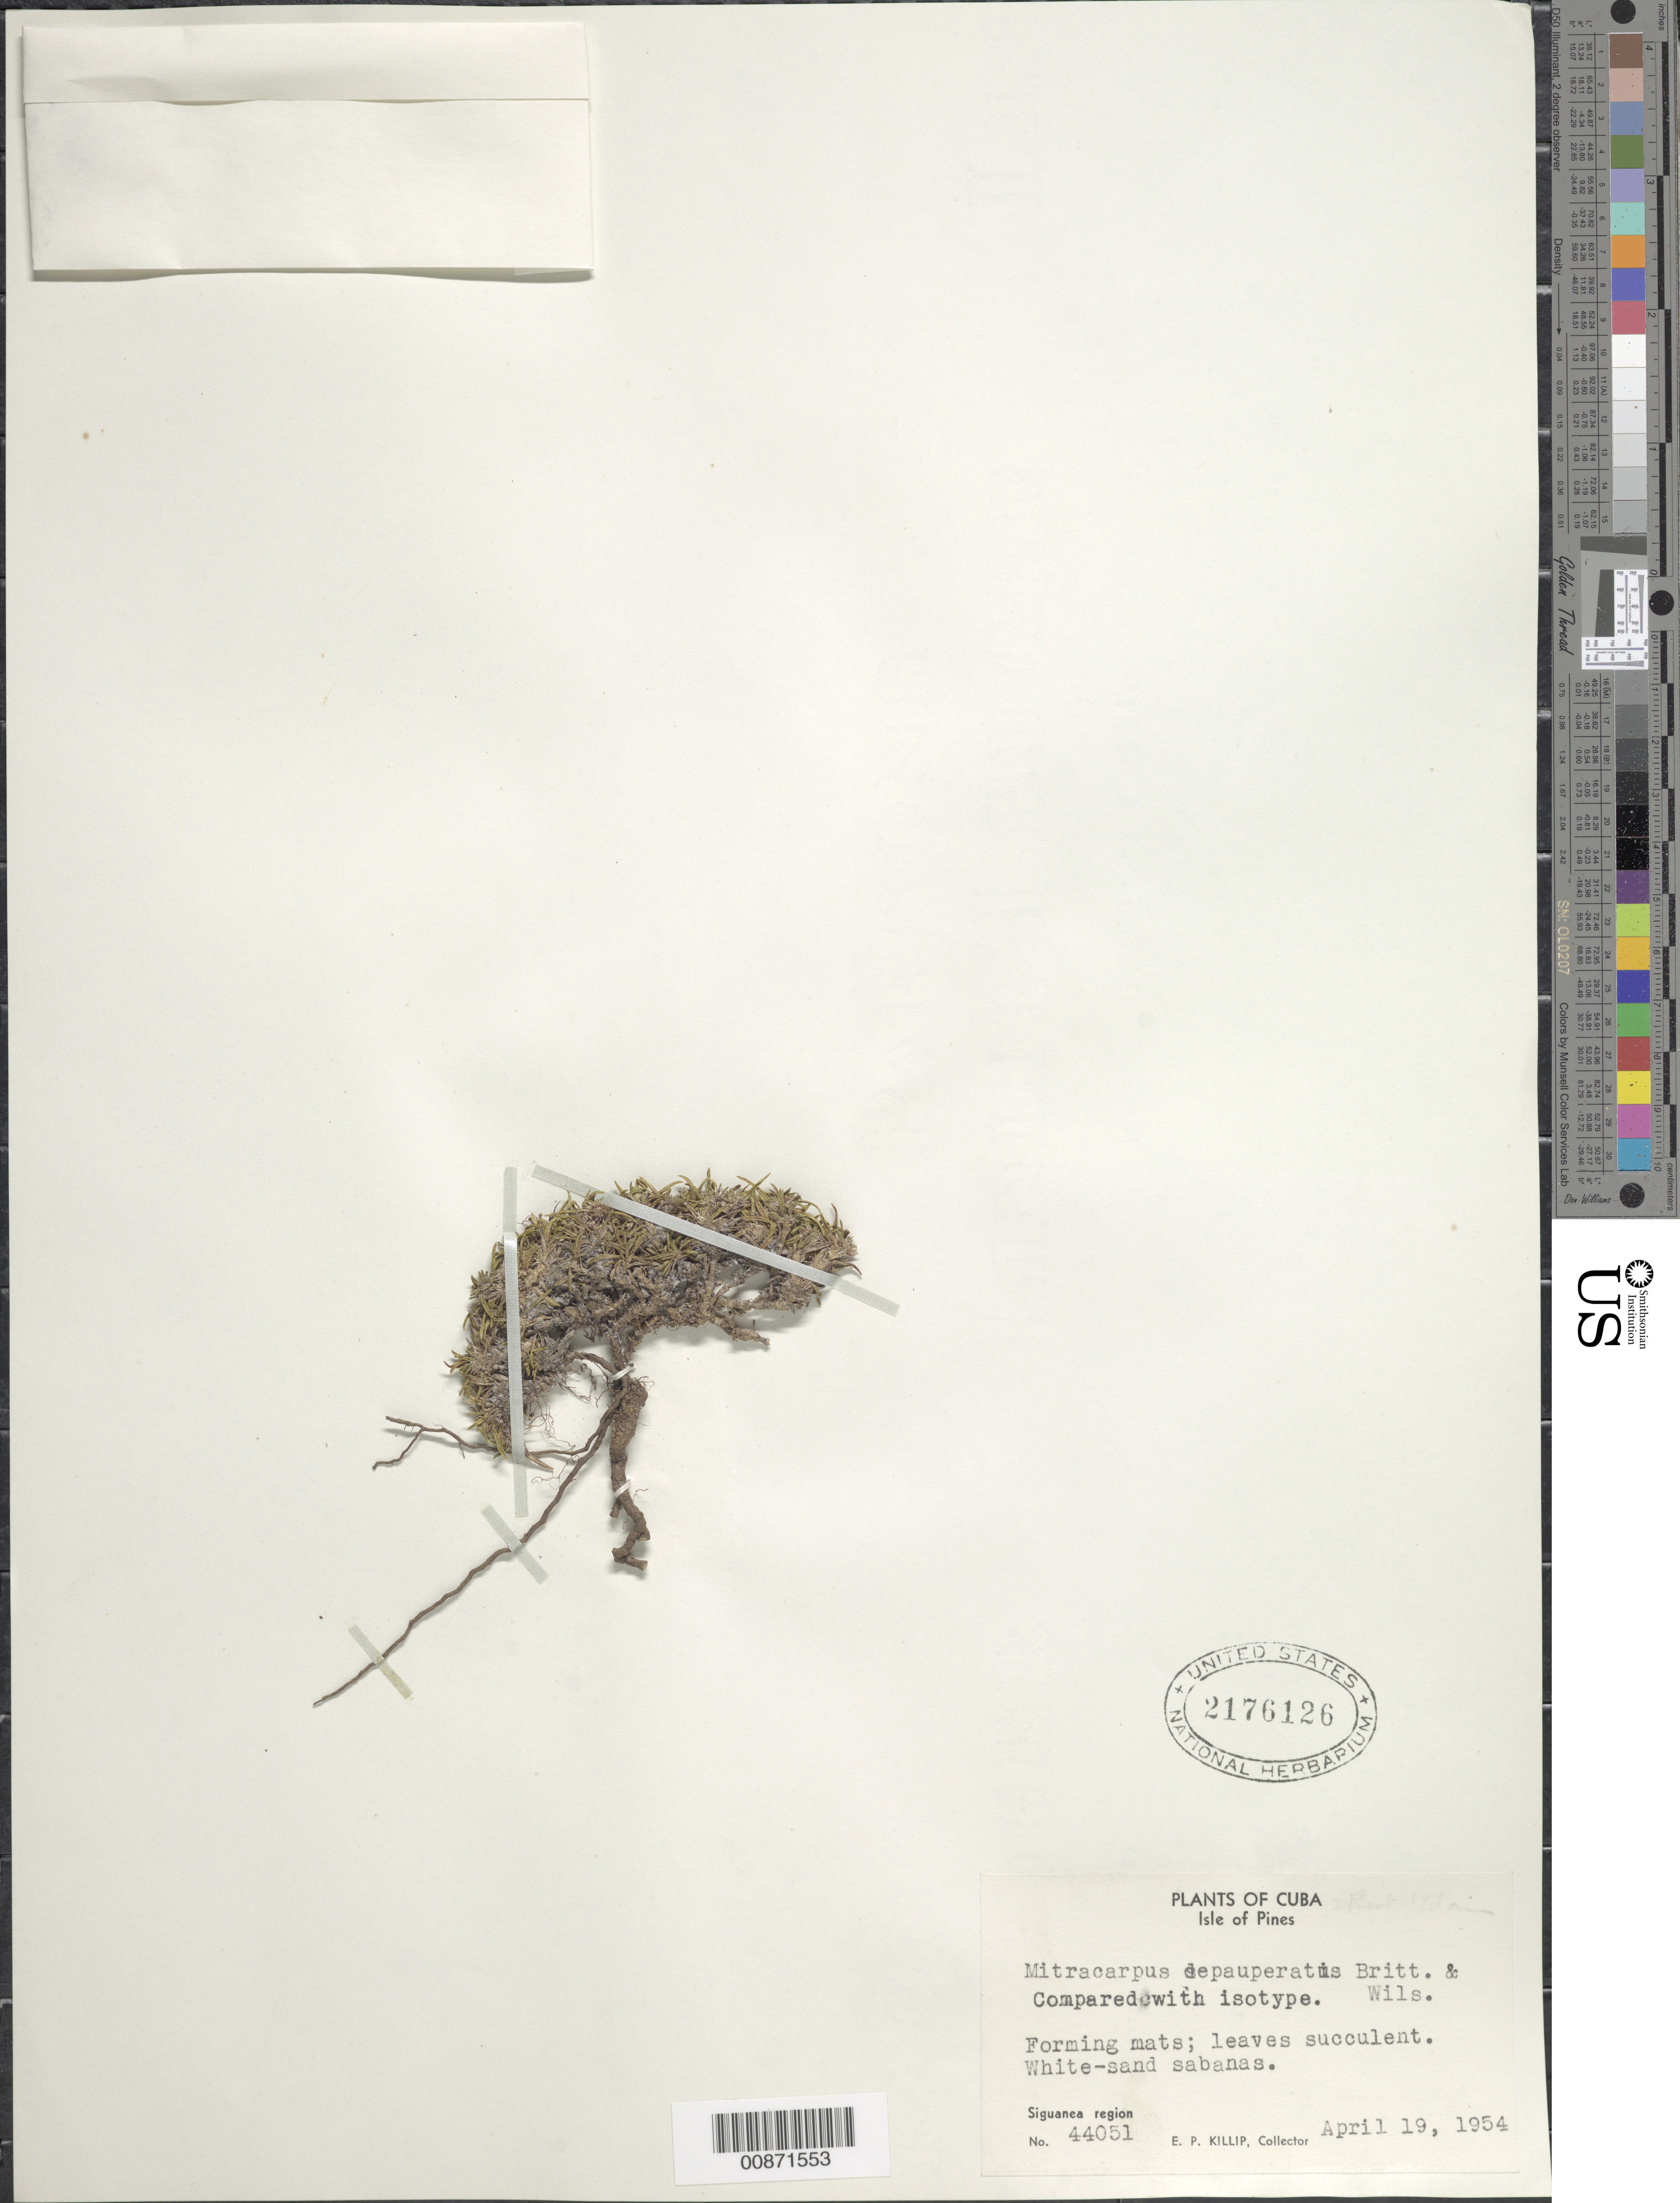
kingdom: Plantae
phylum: Tracheophyta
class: Magnoliopsida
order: Gentianales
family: Rubiaceae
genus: Mitracarpus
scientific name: Mitracarpus depauperatus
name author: Britton & P. Wilson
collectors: E. P. Killip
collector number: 44051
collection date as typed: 19 Apr 1954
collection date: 1954-04-19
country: Cuba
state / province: Isla de La Juventud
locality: Siguanea region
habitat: White-sand sabanas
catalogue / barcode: US 2176126